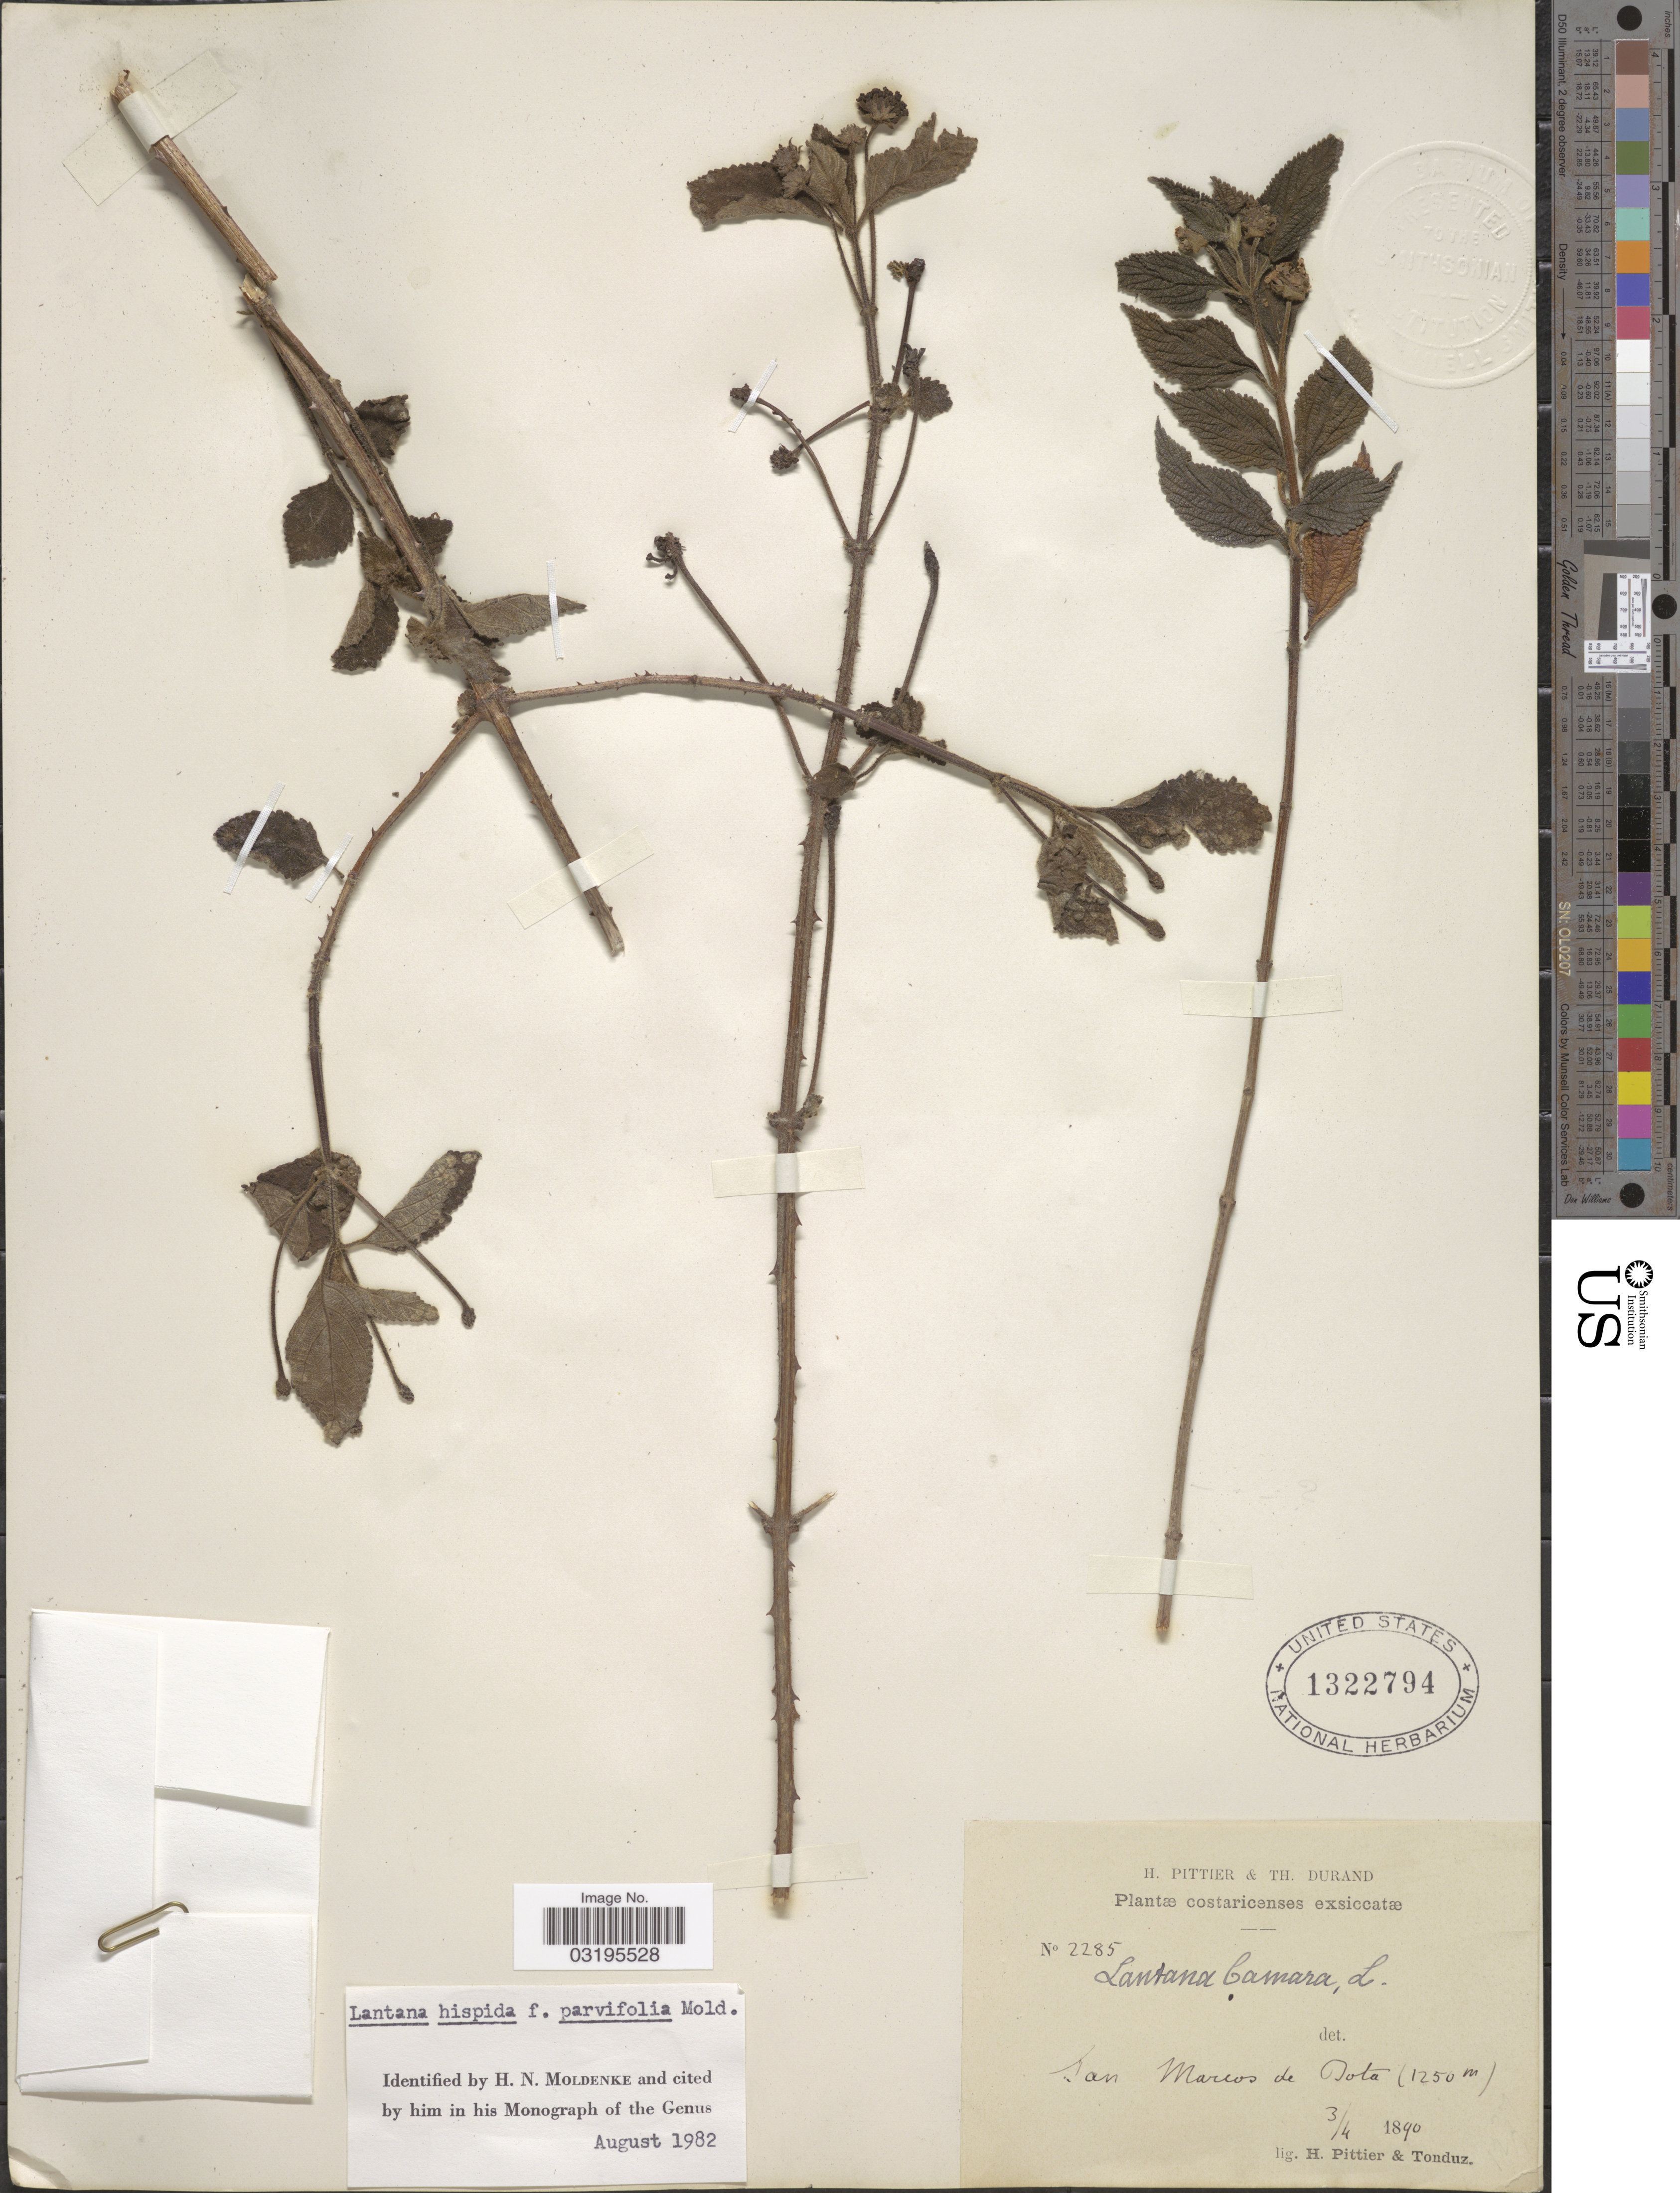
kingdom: Plantae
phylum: Tracheophyta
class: Magnoliopsida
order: Lamiales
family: Verbenaceae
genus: Lantana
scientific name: Lantana hispida f. parvifolia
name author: Kunth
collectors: H. F. Pittier & Tonduz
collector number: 2285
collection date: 1890-04-03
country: Costa Rica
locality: San Marcos de Dota.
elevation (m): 1250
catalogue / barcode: US 1322794